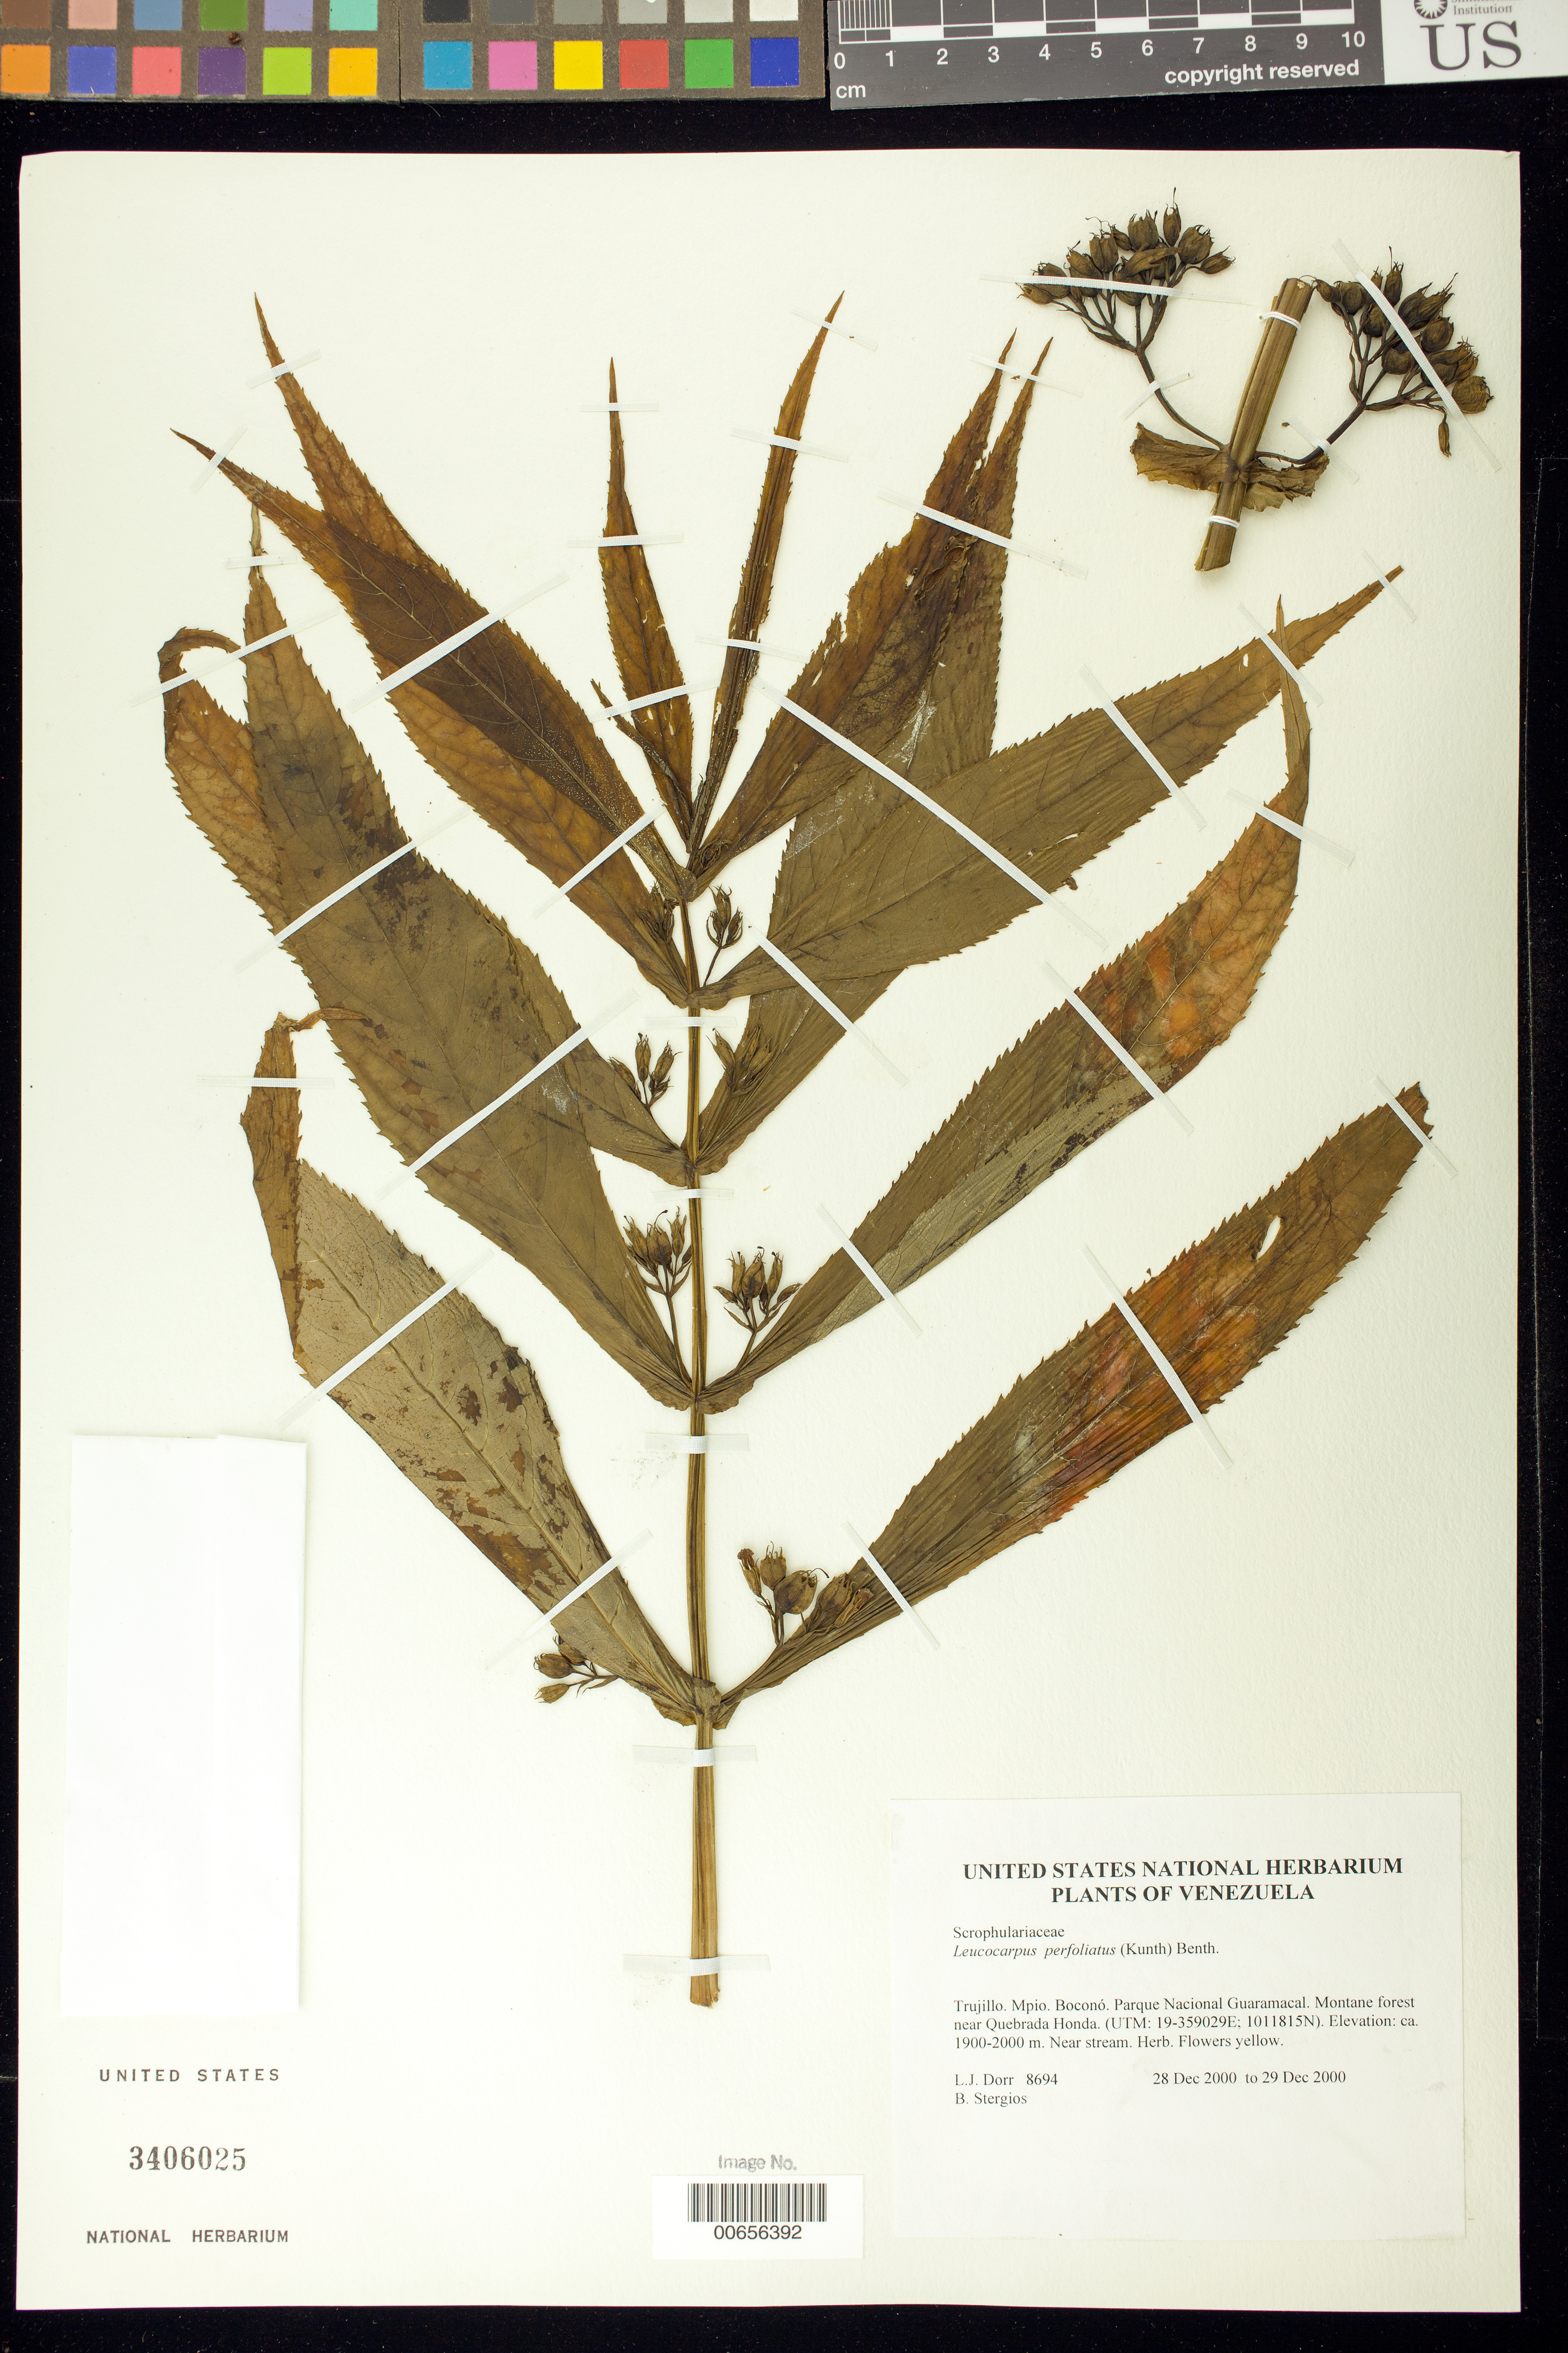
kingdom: Plantae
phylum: Tracheophyta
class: Magnoliopsida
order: Lamiales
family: Phrymaceae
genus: Leucocarpus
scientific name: Leucocarpus perfoliatus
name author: (Kunth) Benth.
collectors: L. J. Dorr & B. G. Stergios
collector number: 8694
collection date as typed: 28 Dec 2000 to 29 Dec 2000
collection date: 2000-12-28/2000-12-29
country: Venezuela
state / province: Trujillo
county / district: Boconó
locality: Parque Nacional Guaramacal near Quebrada Honda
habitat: Near stream.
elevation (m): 1900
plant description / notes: CTES, PORT, US, VEN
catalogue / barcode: US 3406025